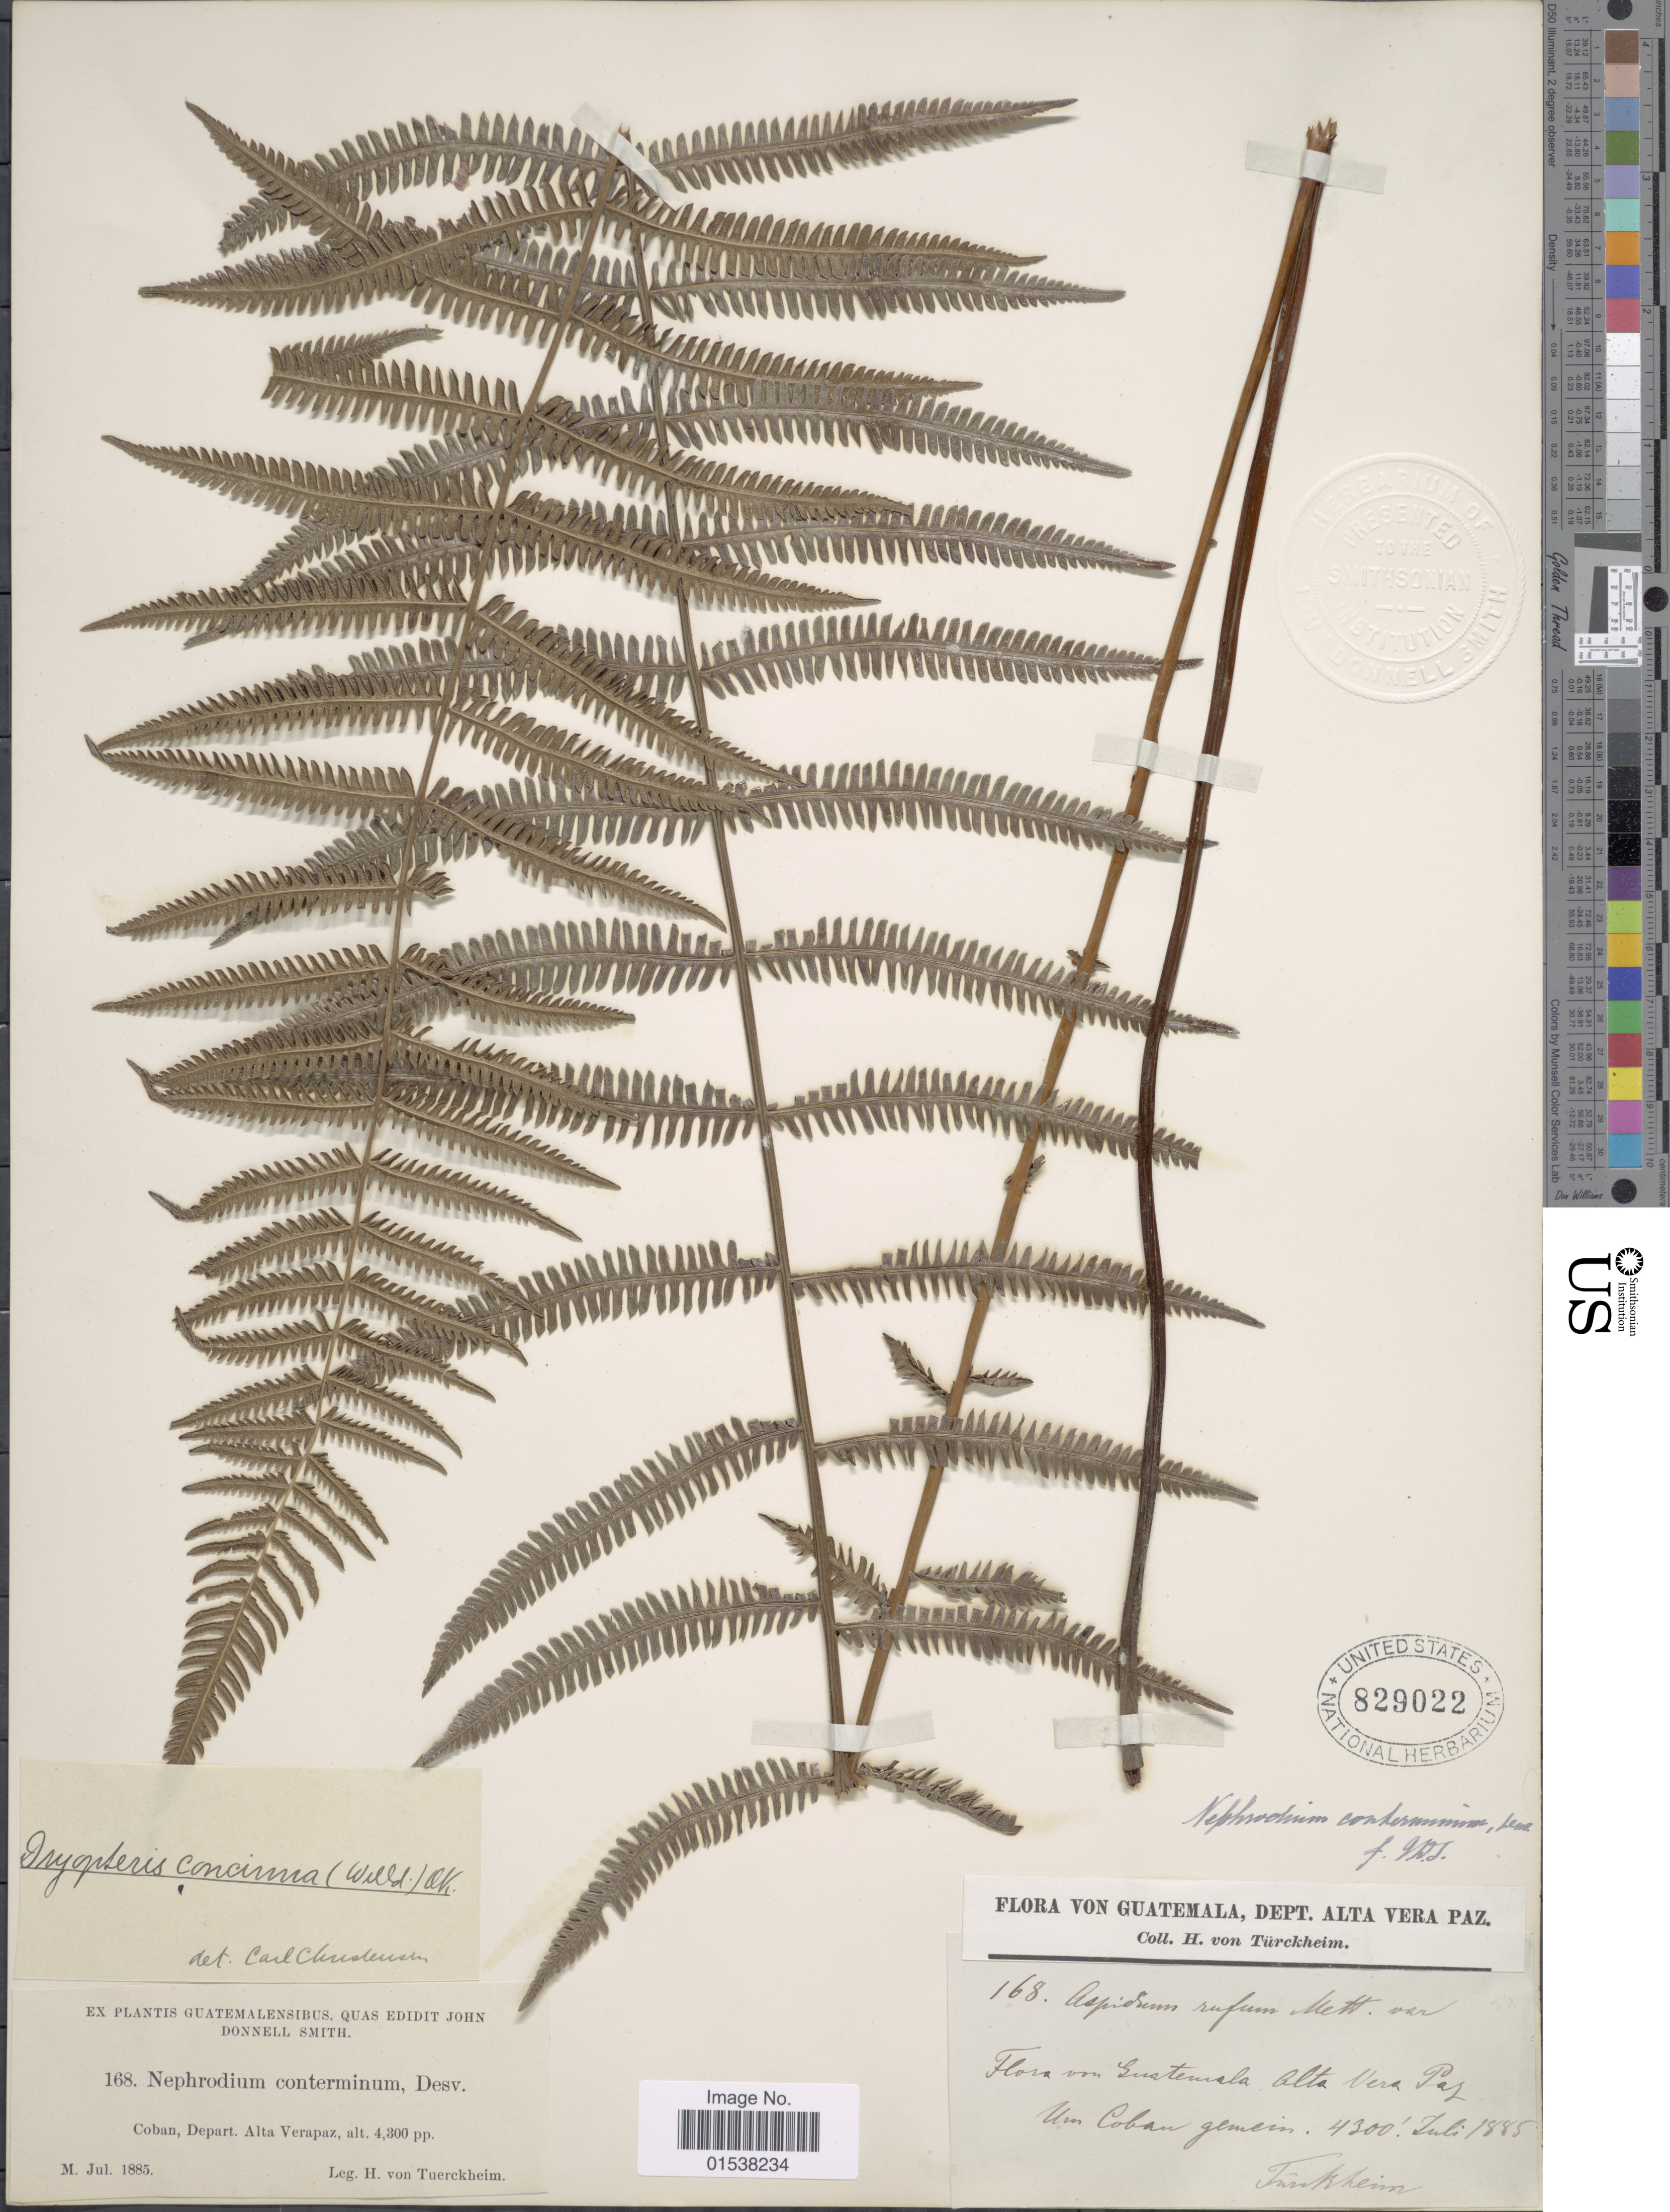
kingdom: Plantae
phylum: Tracheophyta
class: Polypodiopsida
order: Polypodiales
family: Thelypteridaceae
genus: Amauropelta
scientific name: Amauropelta concinna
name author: (Willd.) Pic. Serm.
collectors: H. von Türckheim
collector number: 168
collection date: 1885-07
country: Guatemala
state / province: Alta Verapaz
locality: Coba, Depart. Alta Verapaz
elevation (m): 1311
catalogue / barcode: US 829022